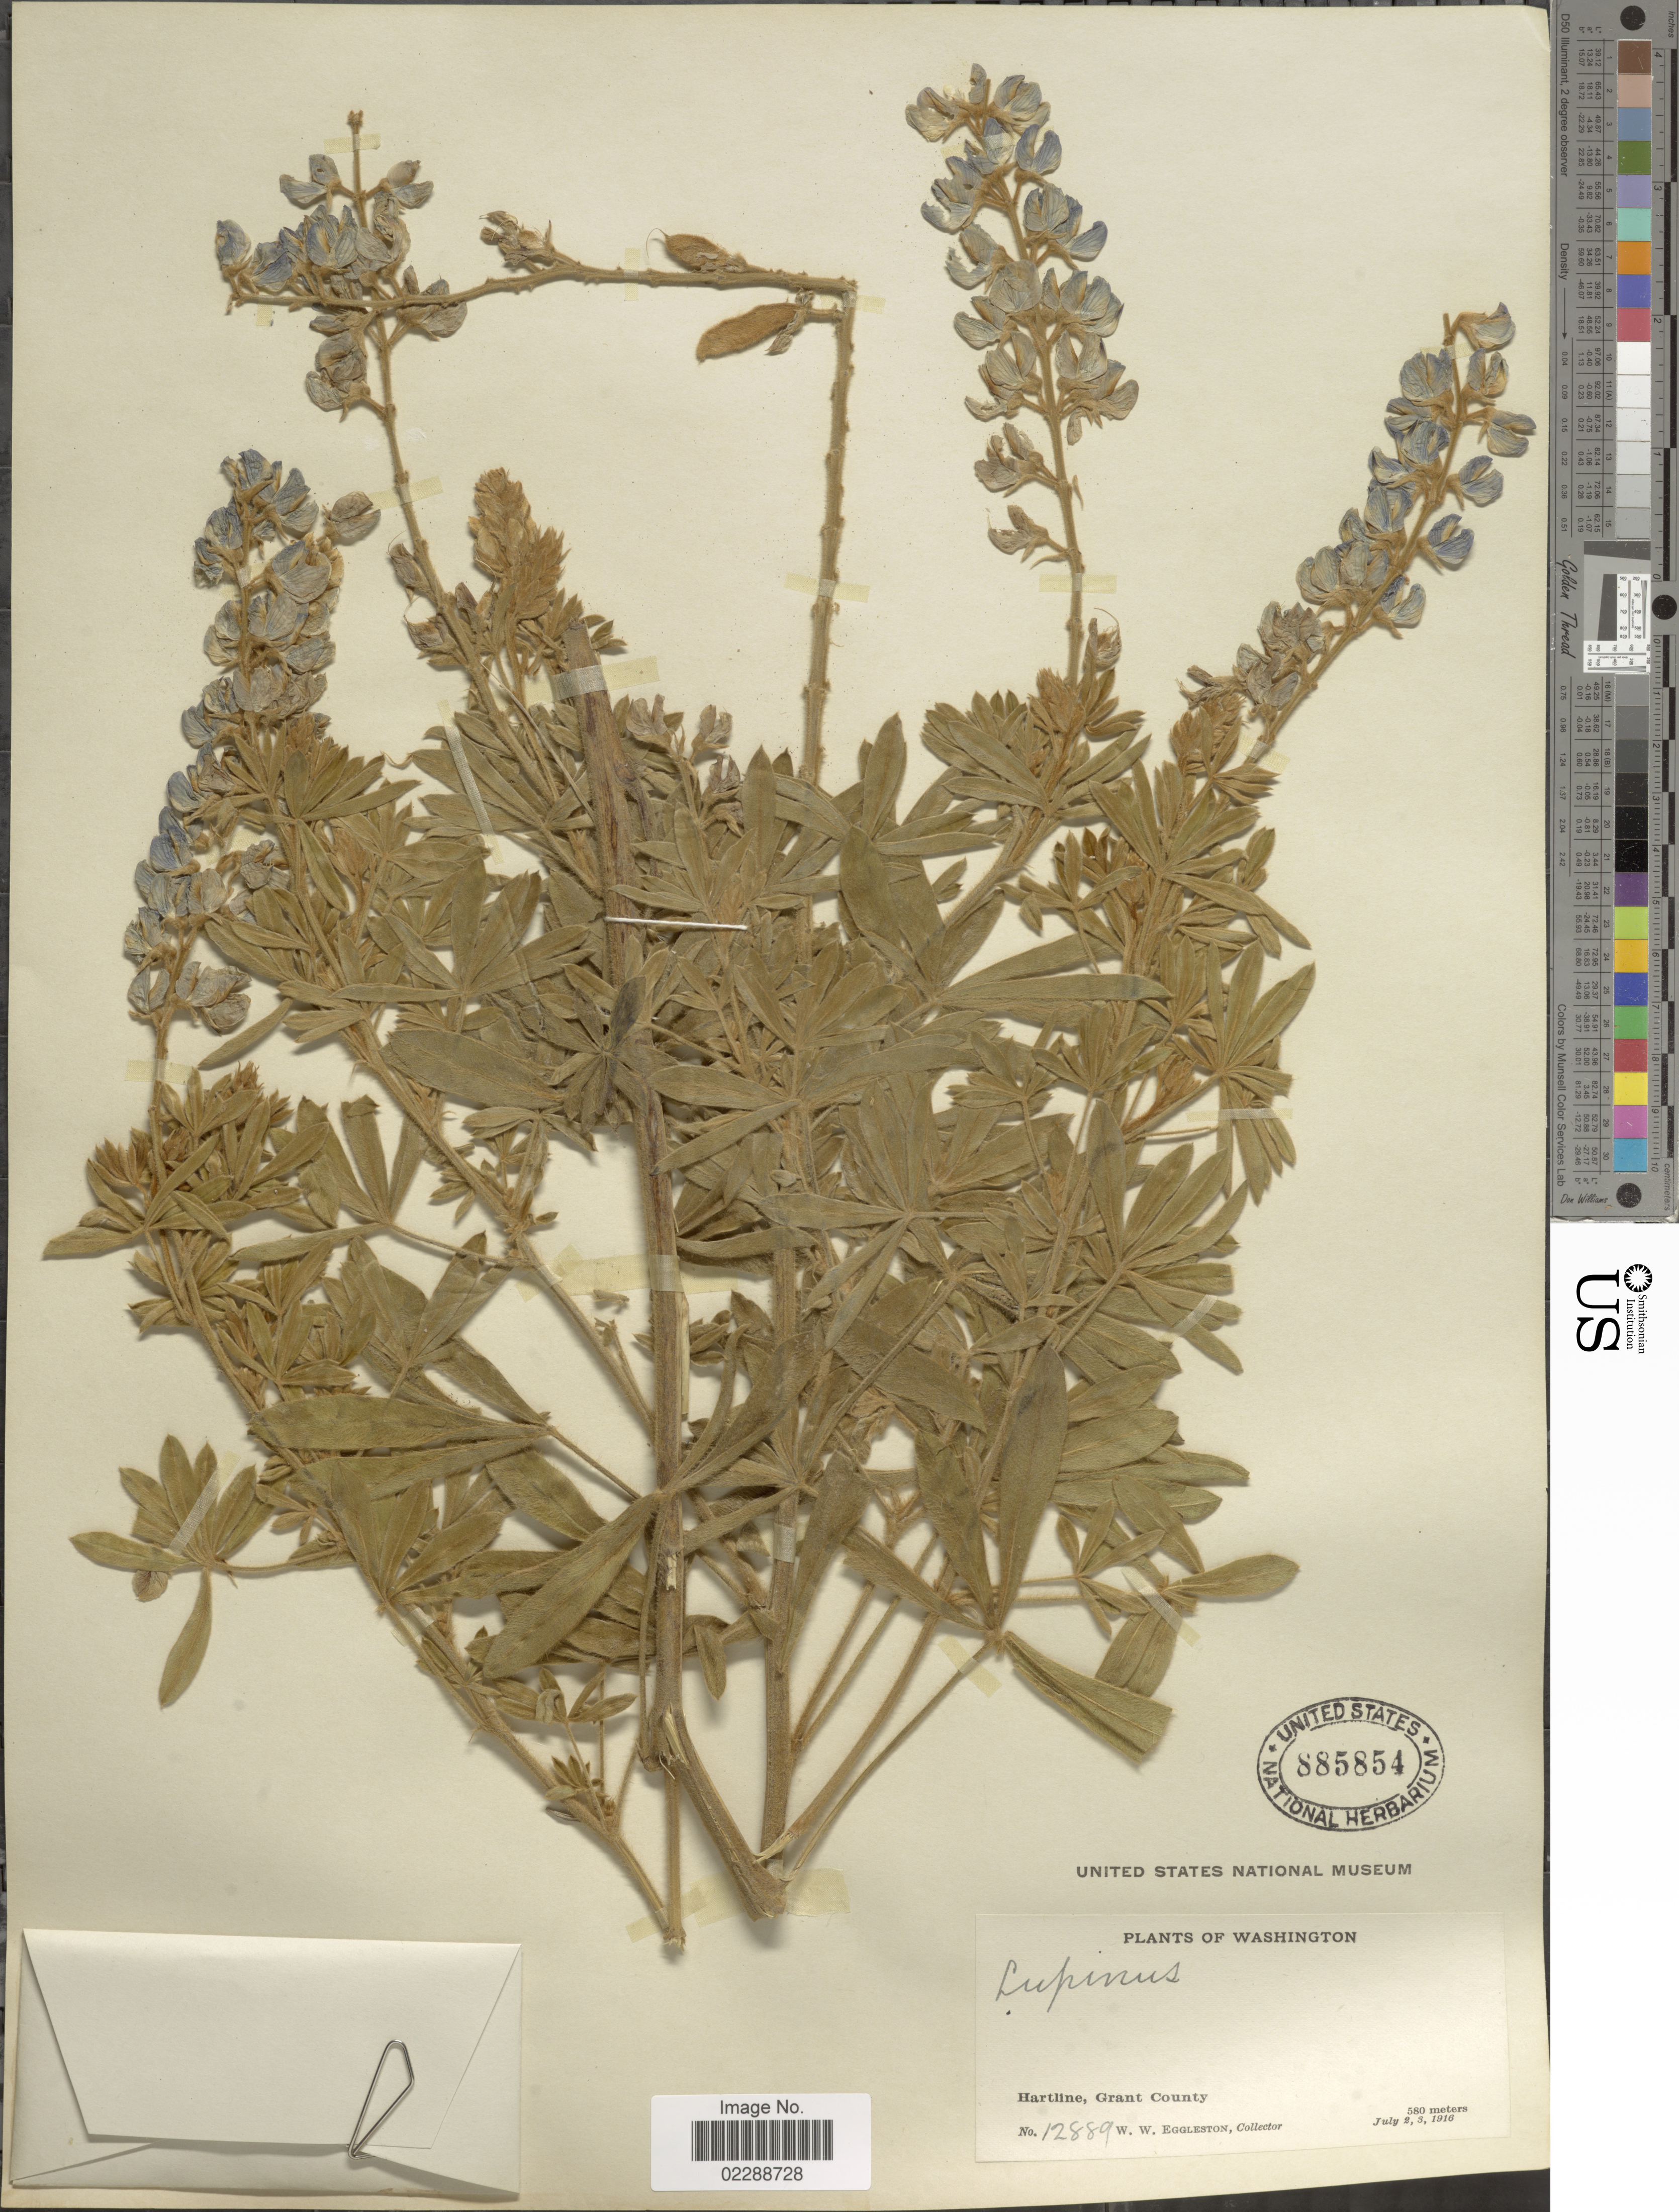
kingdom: Plantae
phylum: Tracheophyta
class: Magnoliopsida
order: Fabales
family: Fabaceae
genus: Lupinus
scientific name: Lupinus sp.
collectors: W. W. Eggleston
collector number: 12889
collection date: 1916-07-02/1916-07-03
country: United States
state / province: Washington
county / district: Grant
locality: Hartline, Grant County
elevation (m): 580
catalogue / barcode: US 885854